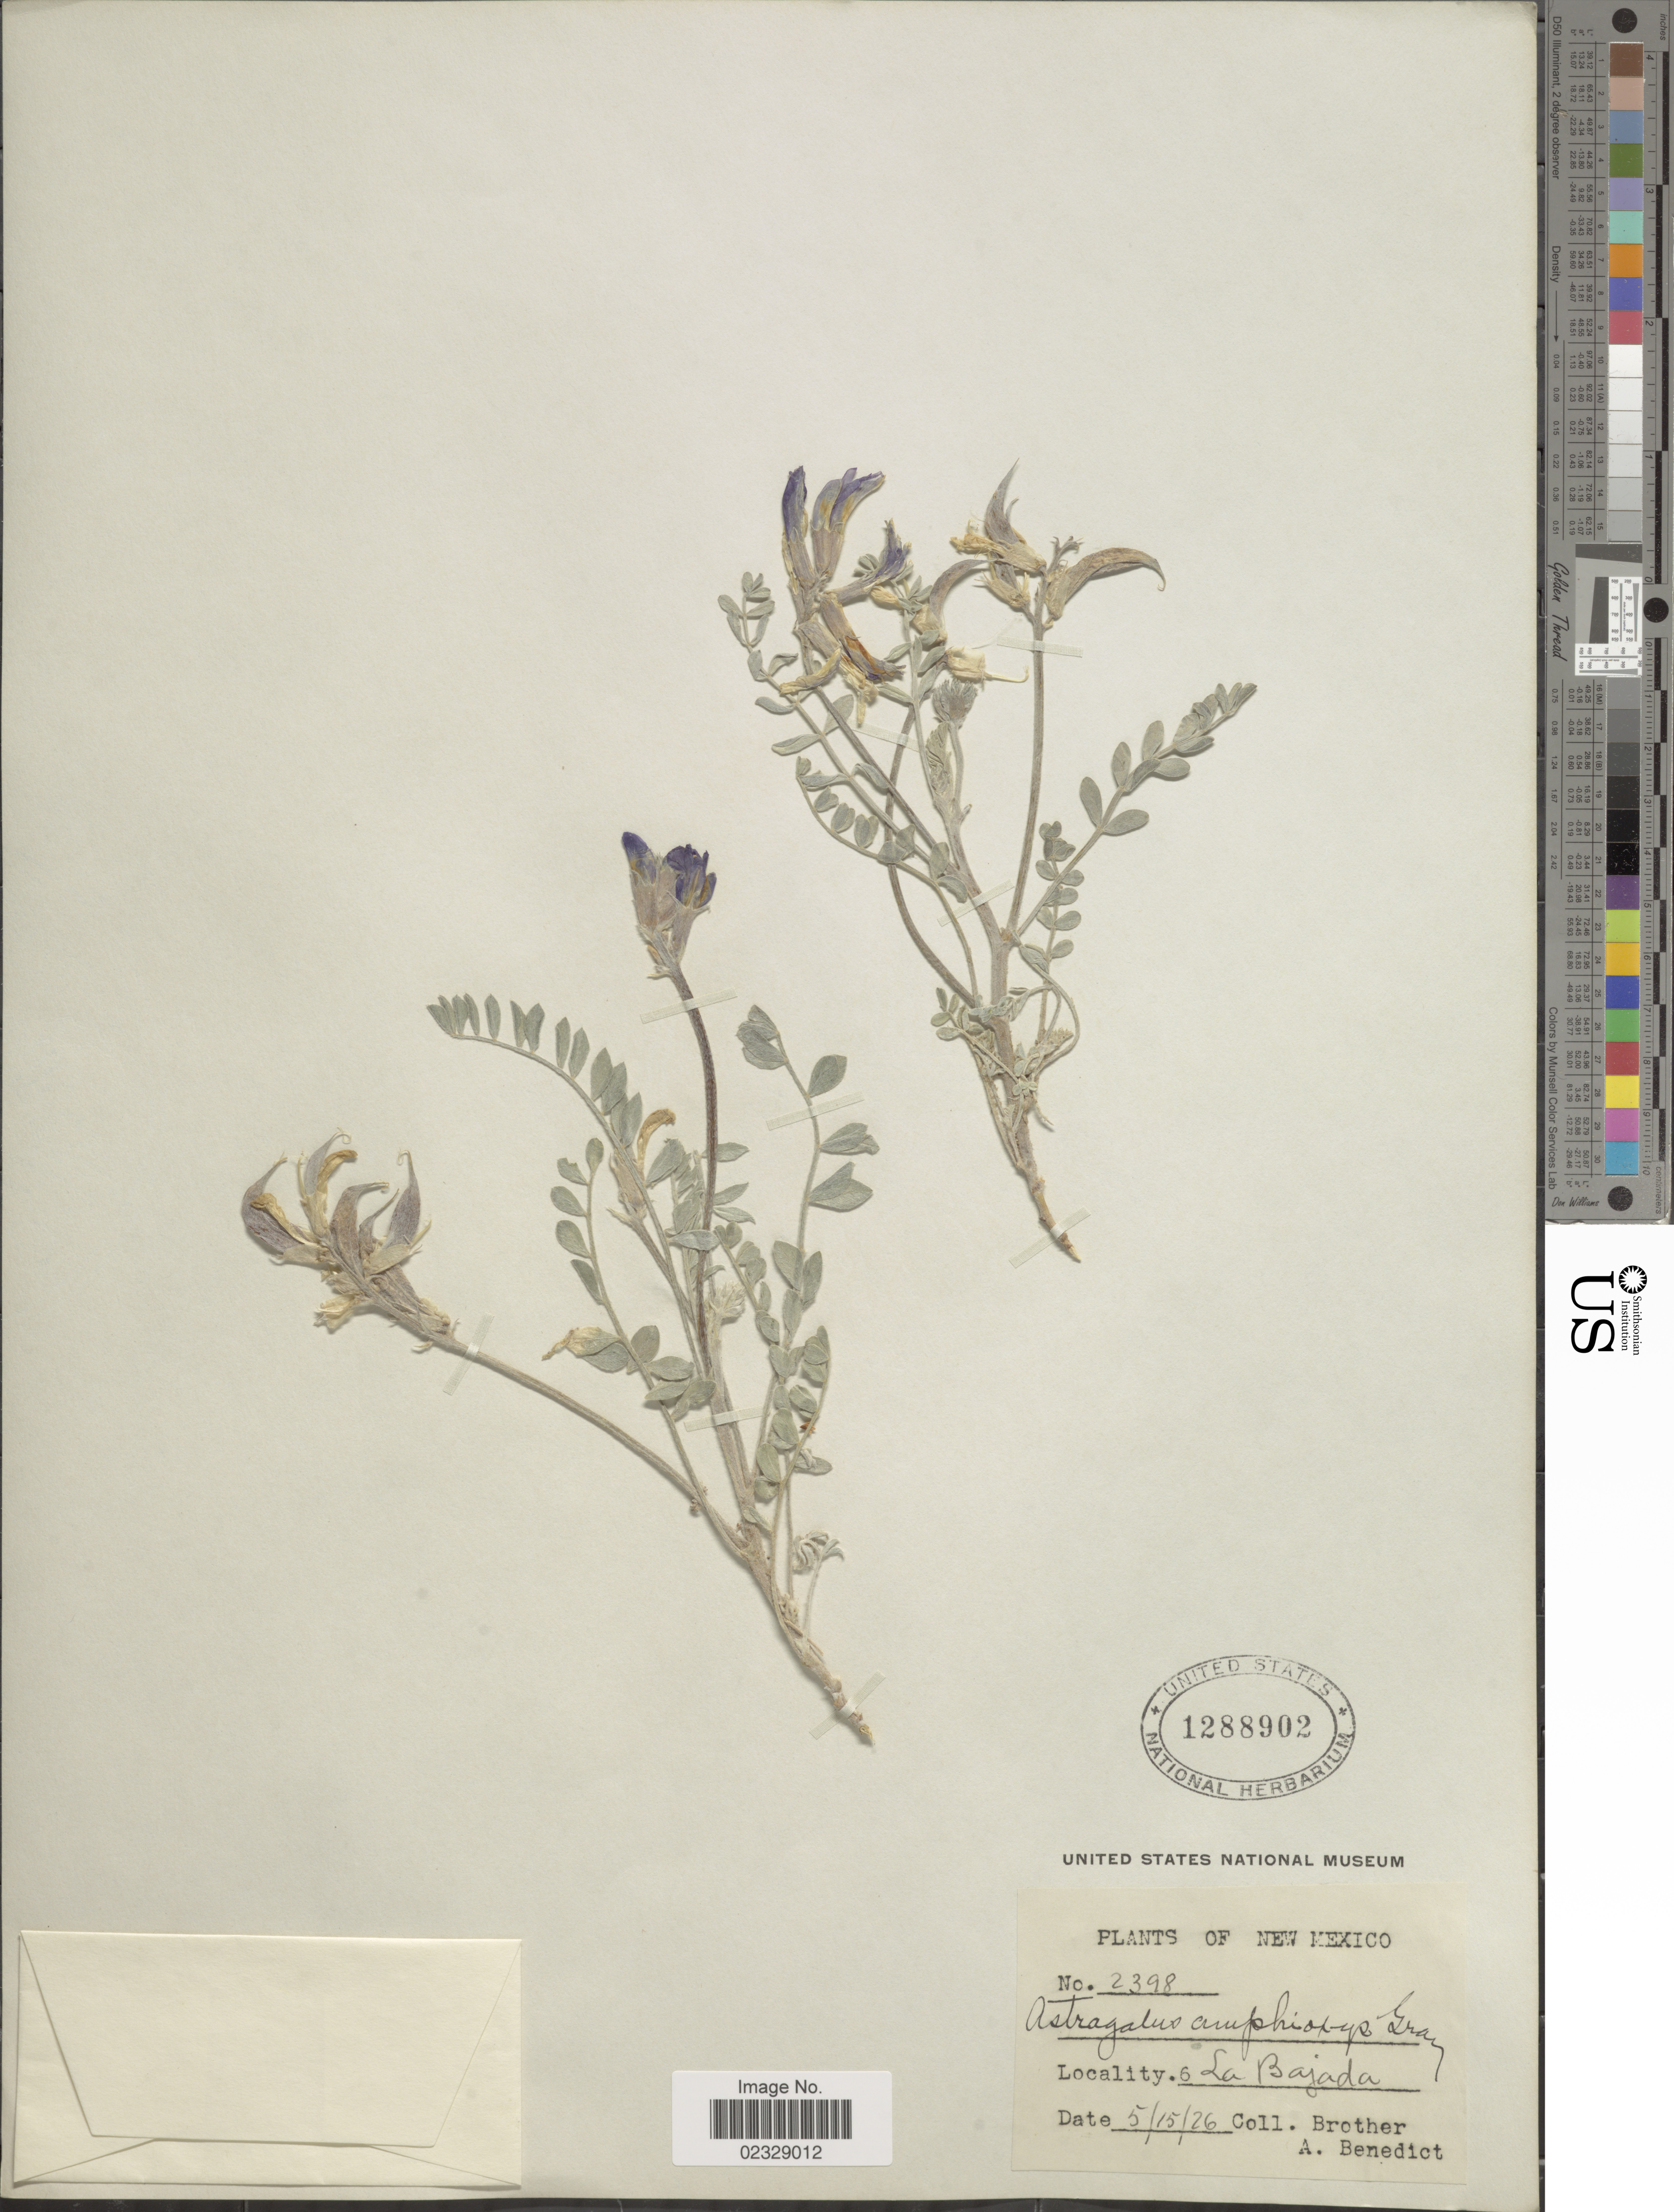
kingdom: Plantae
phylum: Tracheophyta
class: Magnoliopsida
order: Fabales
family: Fabaceae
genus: Astragalus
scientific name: Astragalus amphioxys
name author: A. Gray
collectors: Bro. A. Benedict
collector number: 2398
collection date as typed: Transcribed d/m/y: 15/5/26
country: United States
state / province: New Mexico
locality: La Bajada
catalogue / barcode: US 1288902